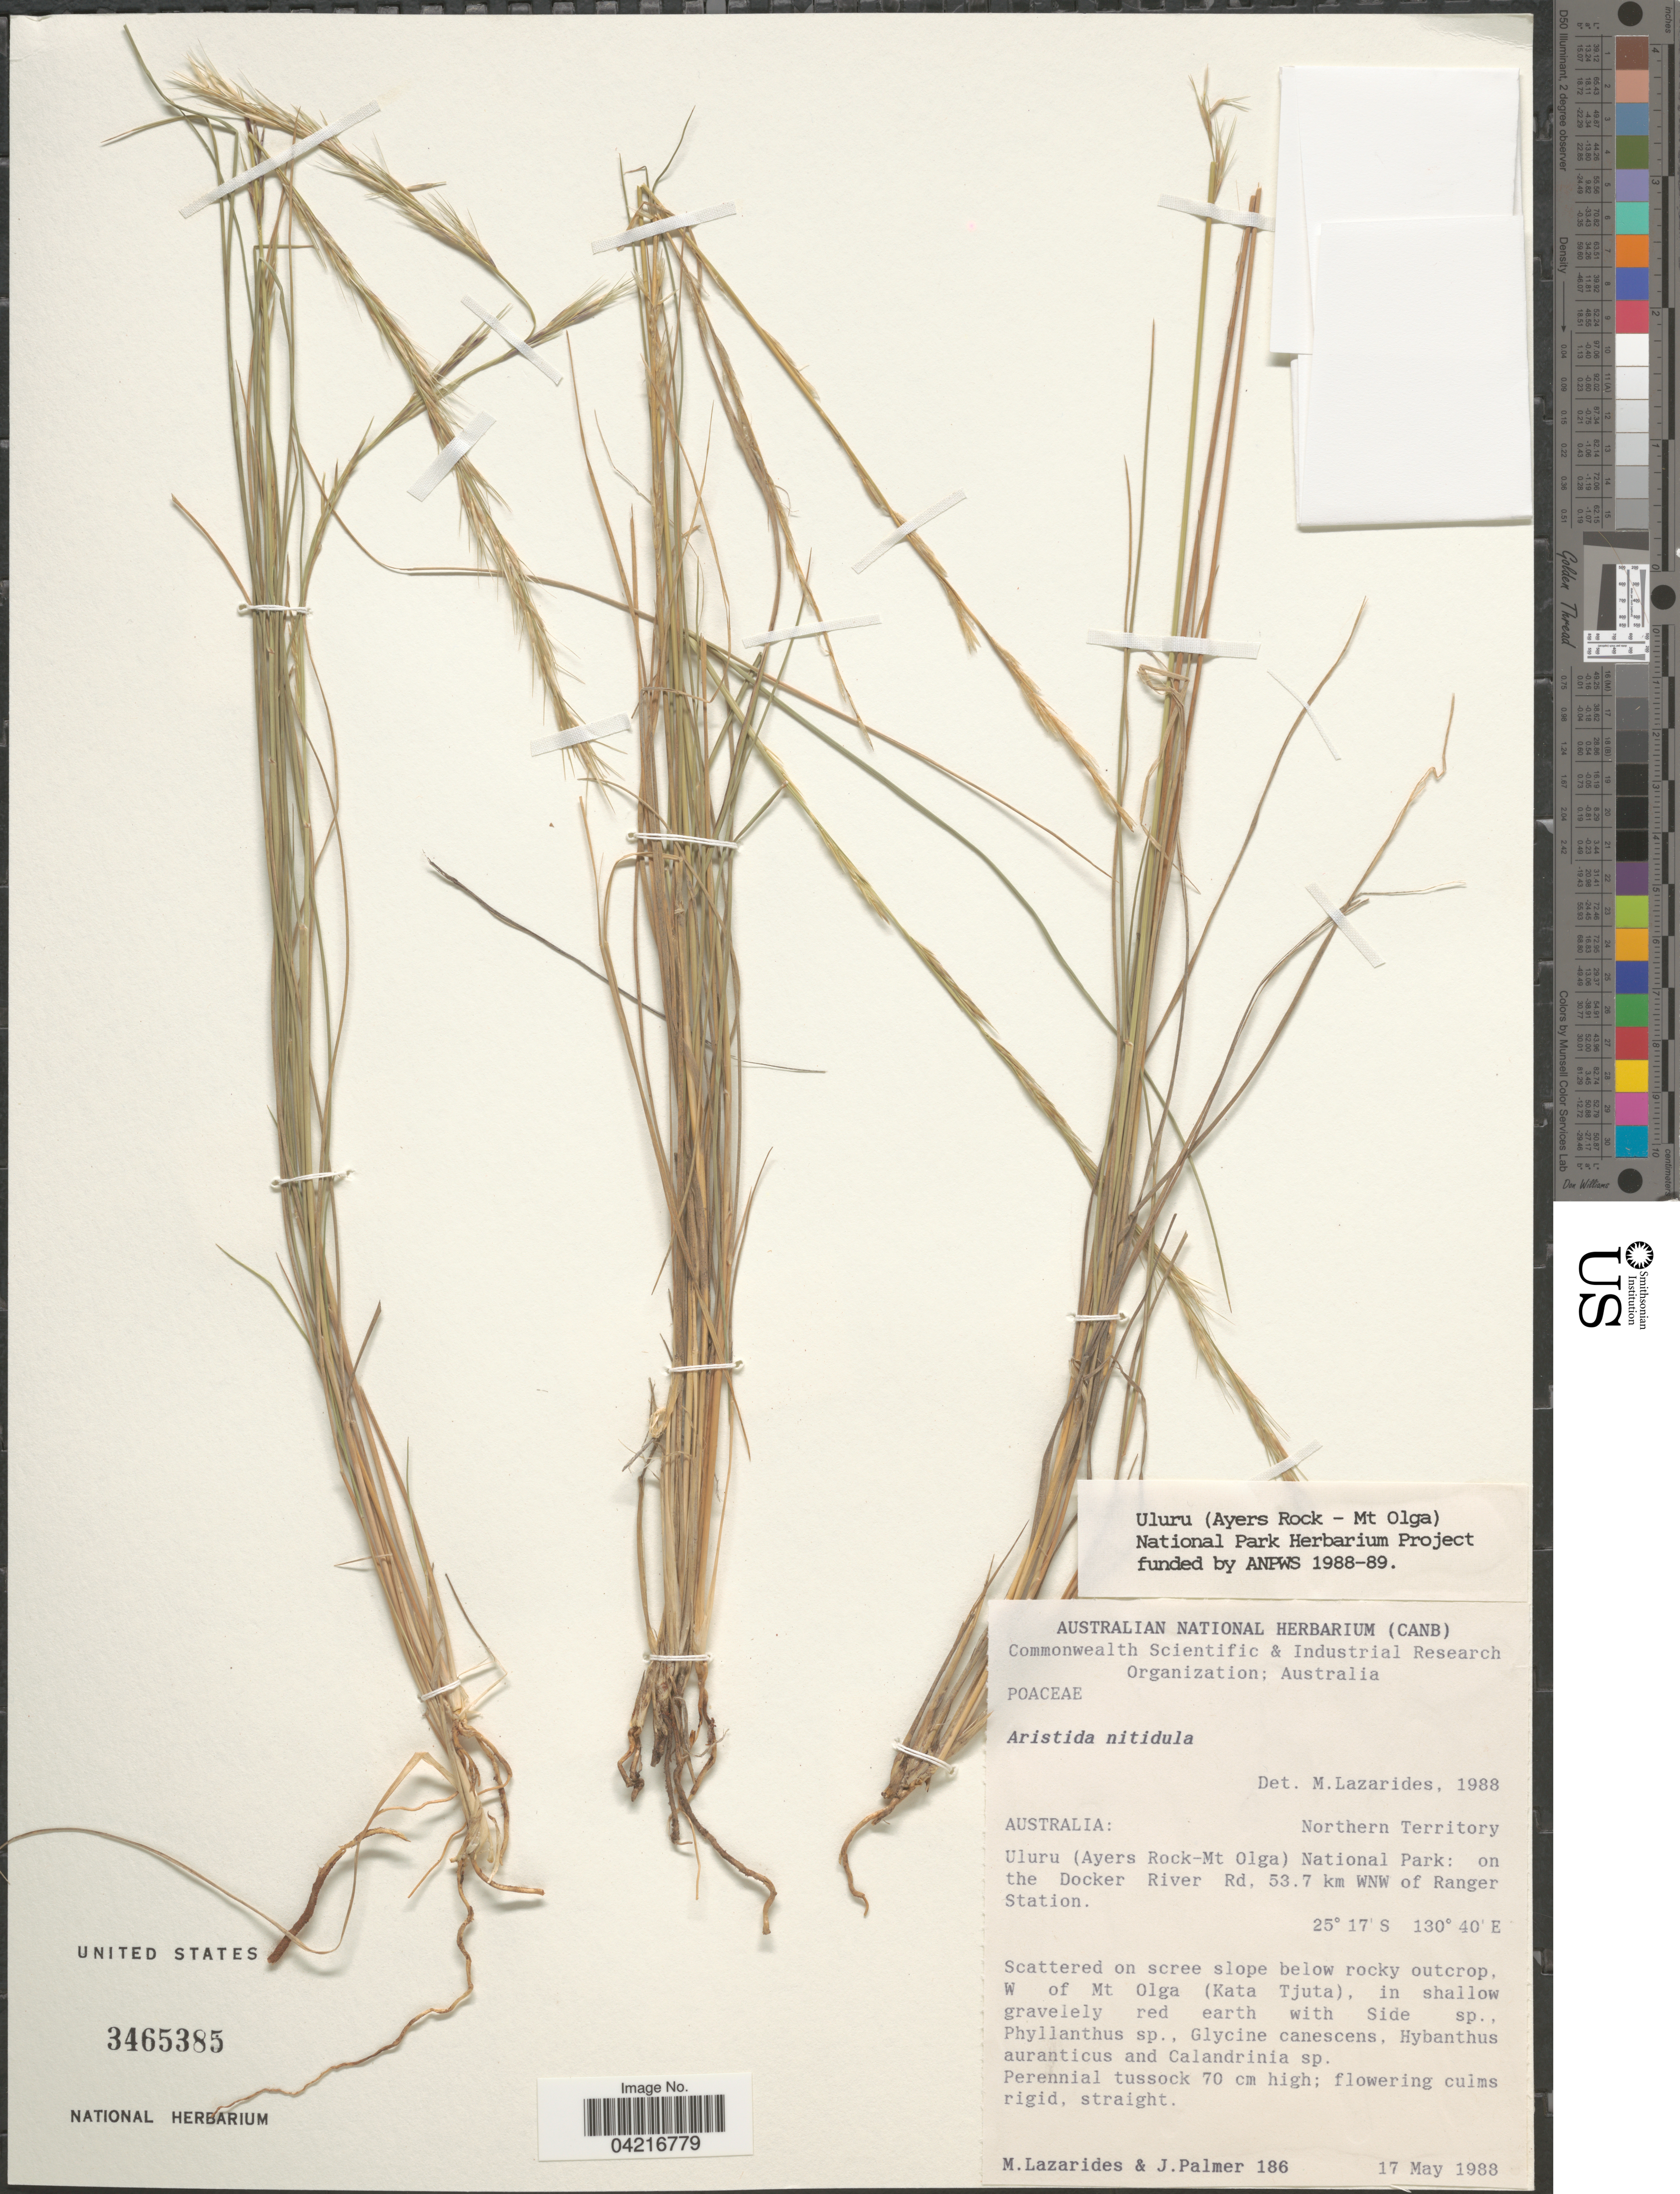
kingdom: Plantae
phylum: Tracheophyta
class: Liliopsida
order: Poales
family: Poaceae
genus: Aristida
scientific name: Aristida nitidula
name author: (Henr.) S.T. Blake ex Black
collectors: M. Lazarides & J. Palmer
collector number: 186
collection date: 1988-05-17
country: Australia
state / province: Northern Territory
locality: Uluru (Ayers Rock-Mt Olga) National Park: on the Docker River Rd. 53.7 km WNW of Ranger Station.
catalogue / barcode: US 3465385